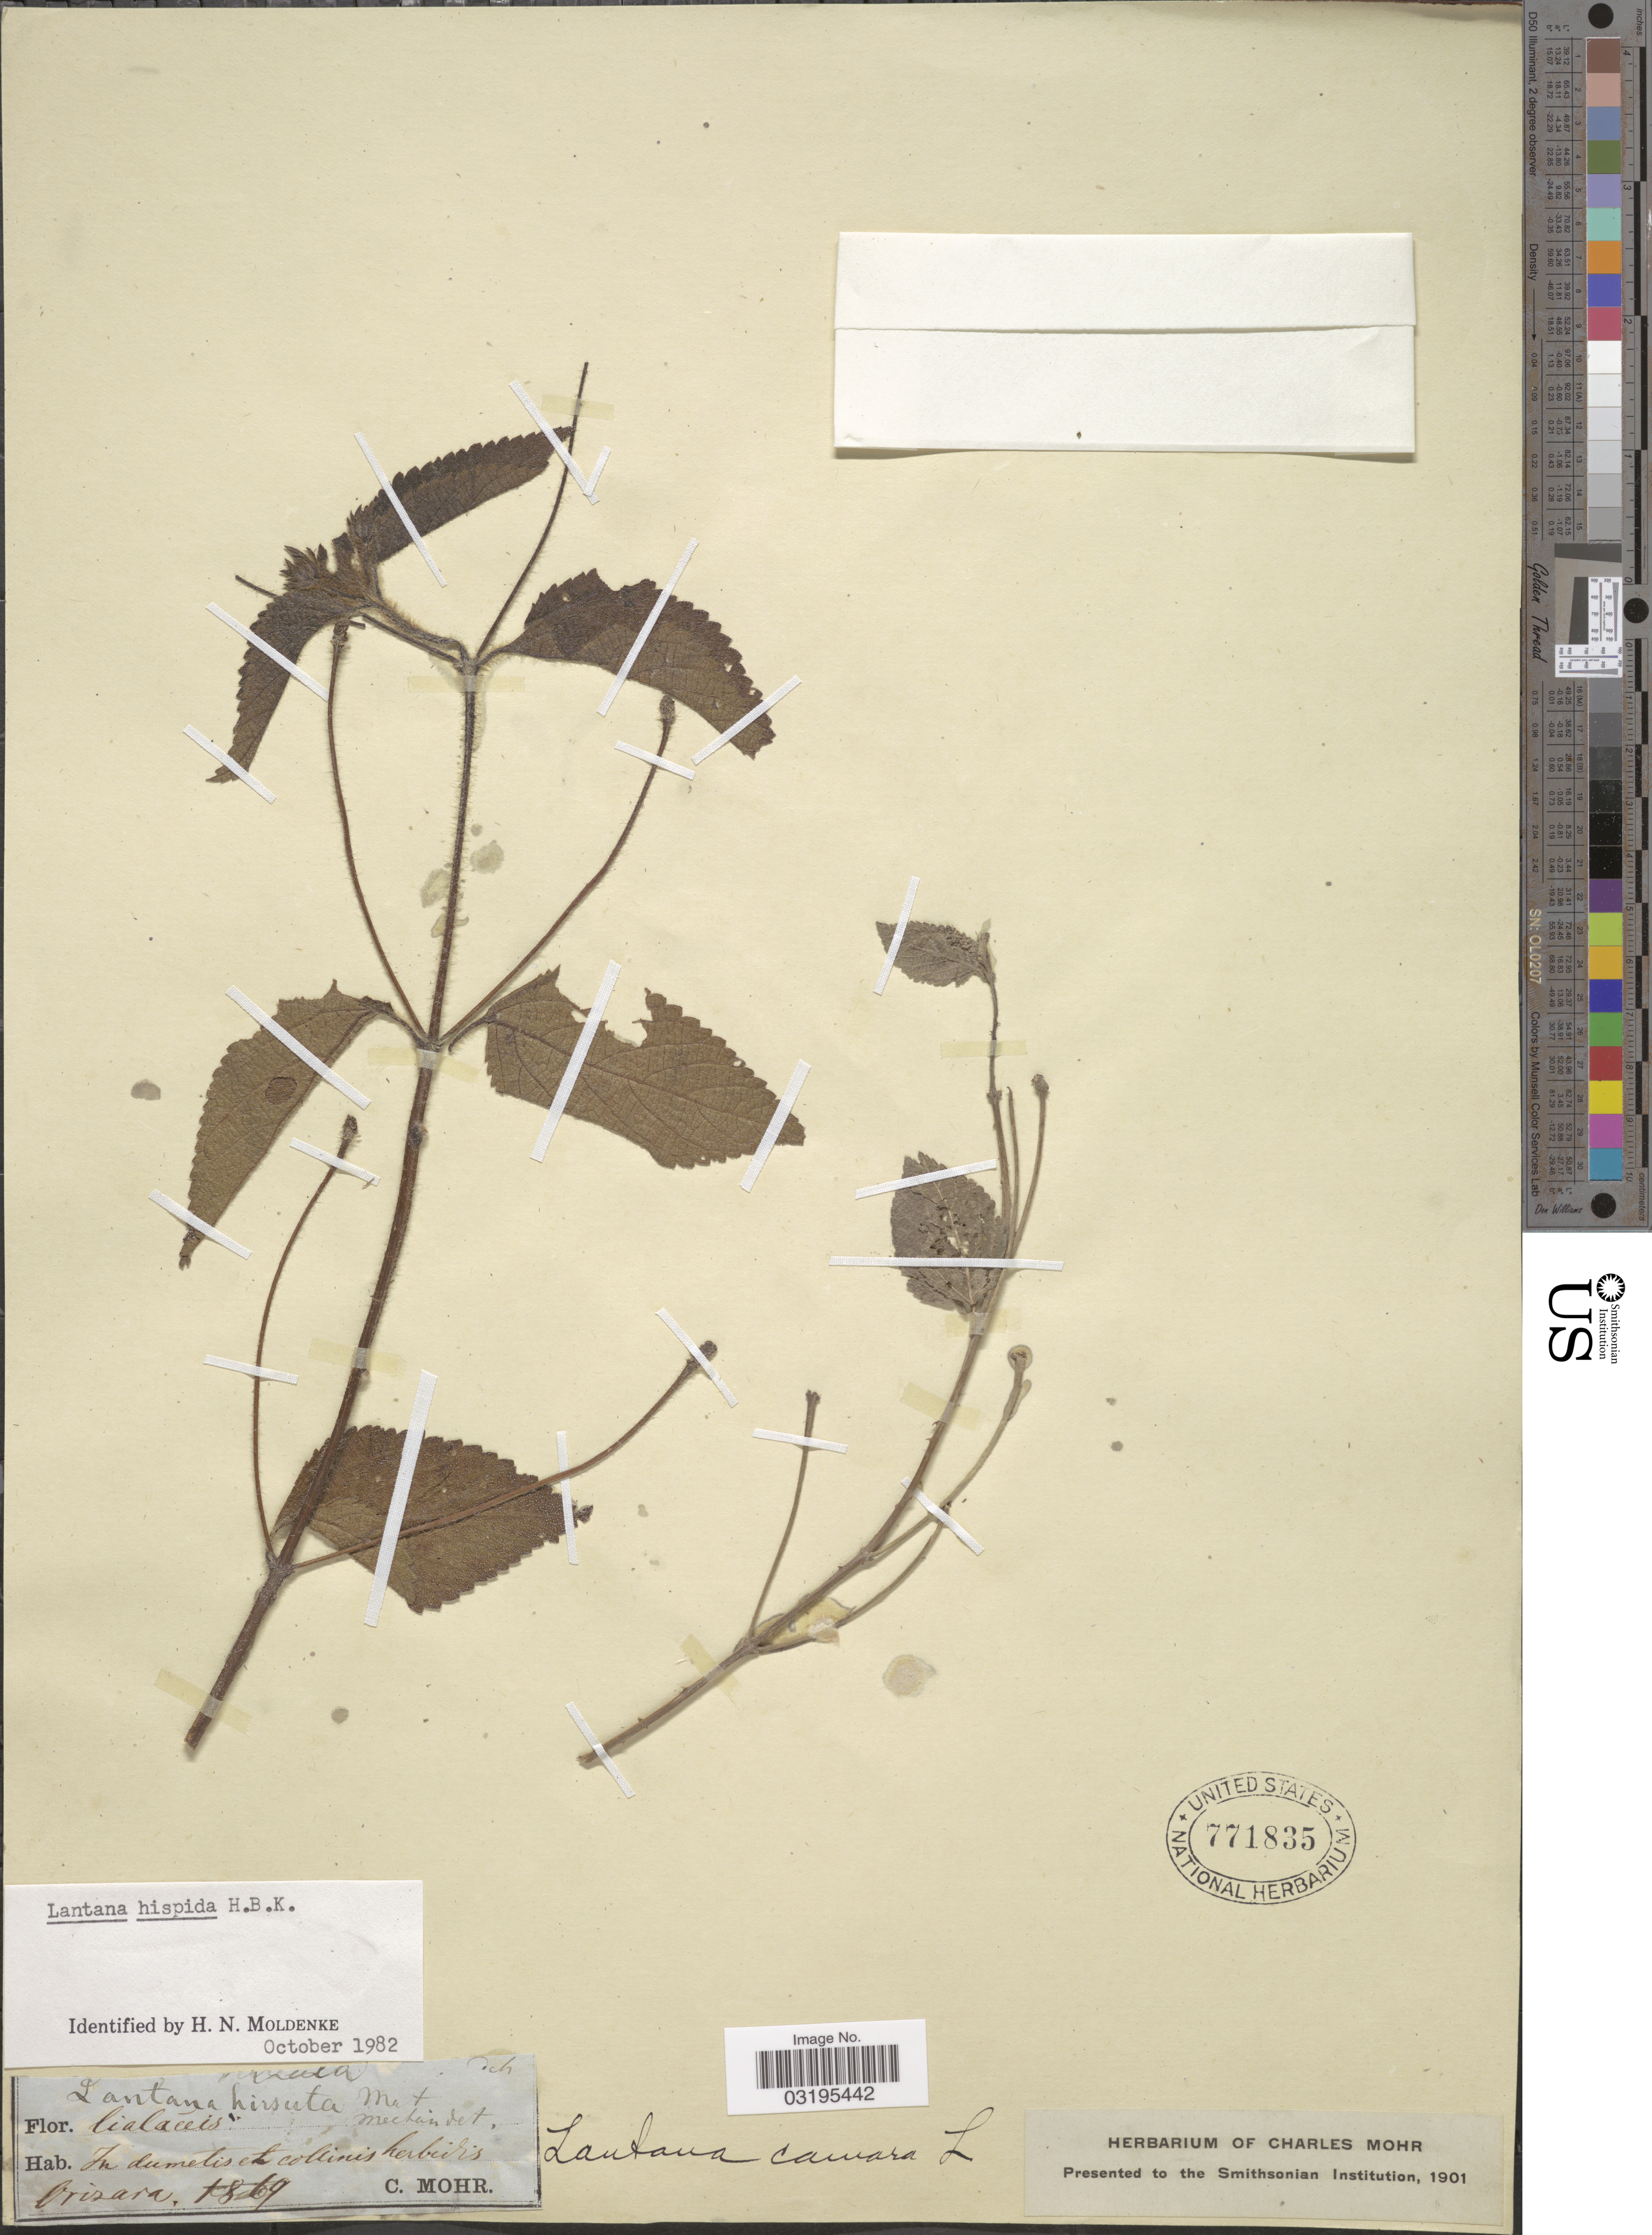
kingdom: Plantae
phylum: Tracheophyta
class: Magnoliopsida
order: Lamiales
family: Verbenaceae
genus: Lantana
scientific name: Lantana hispida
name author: Kunth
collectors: Mohr, C. T. (herbarium)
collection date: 1869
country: Mexico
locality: Orizava.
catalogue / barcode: US 771835